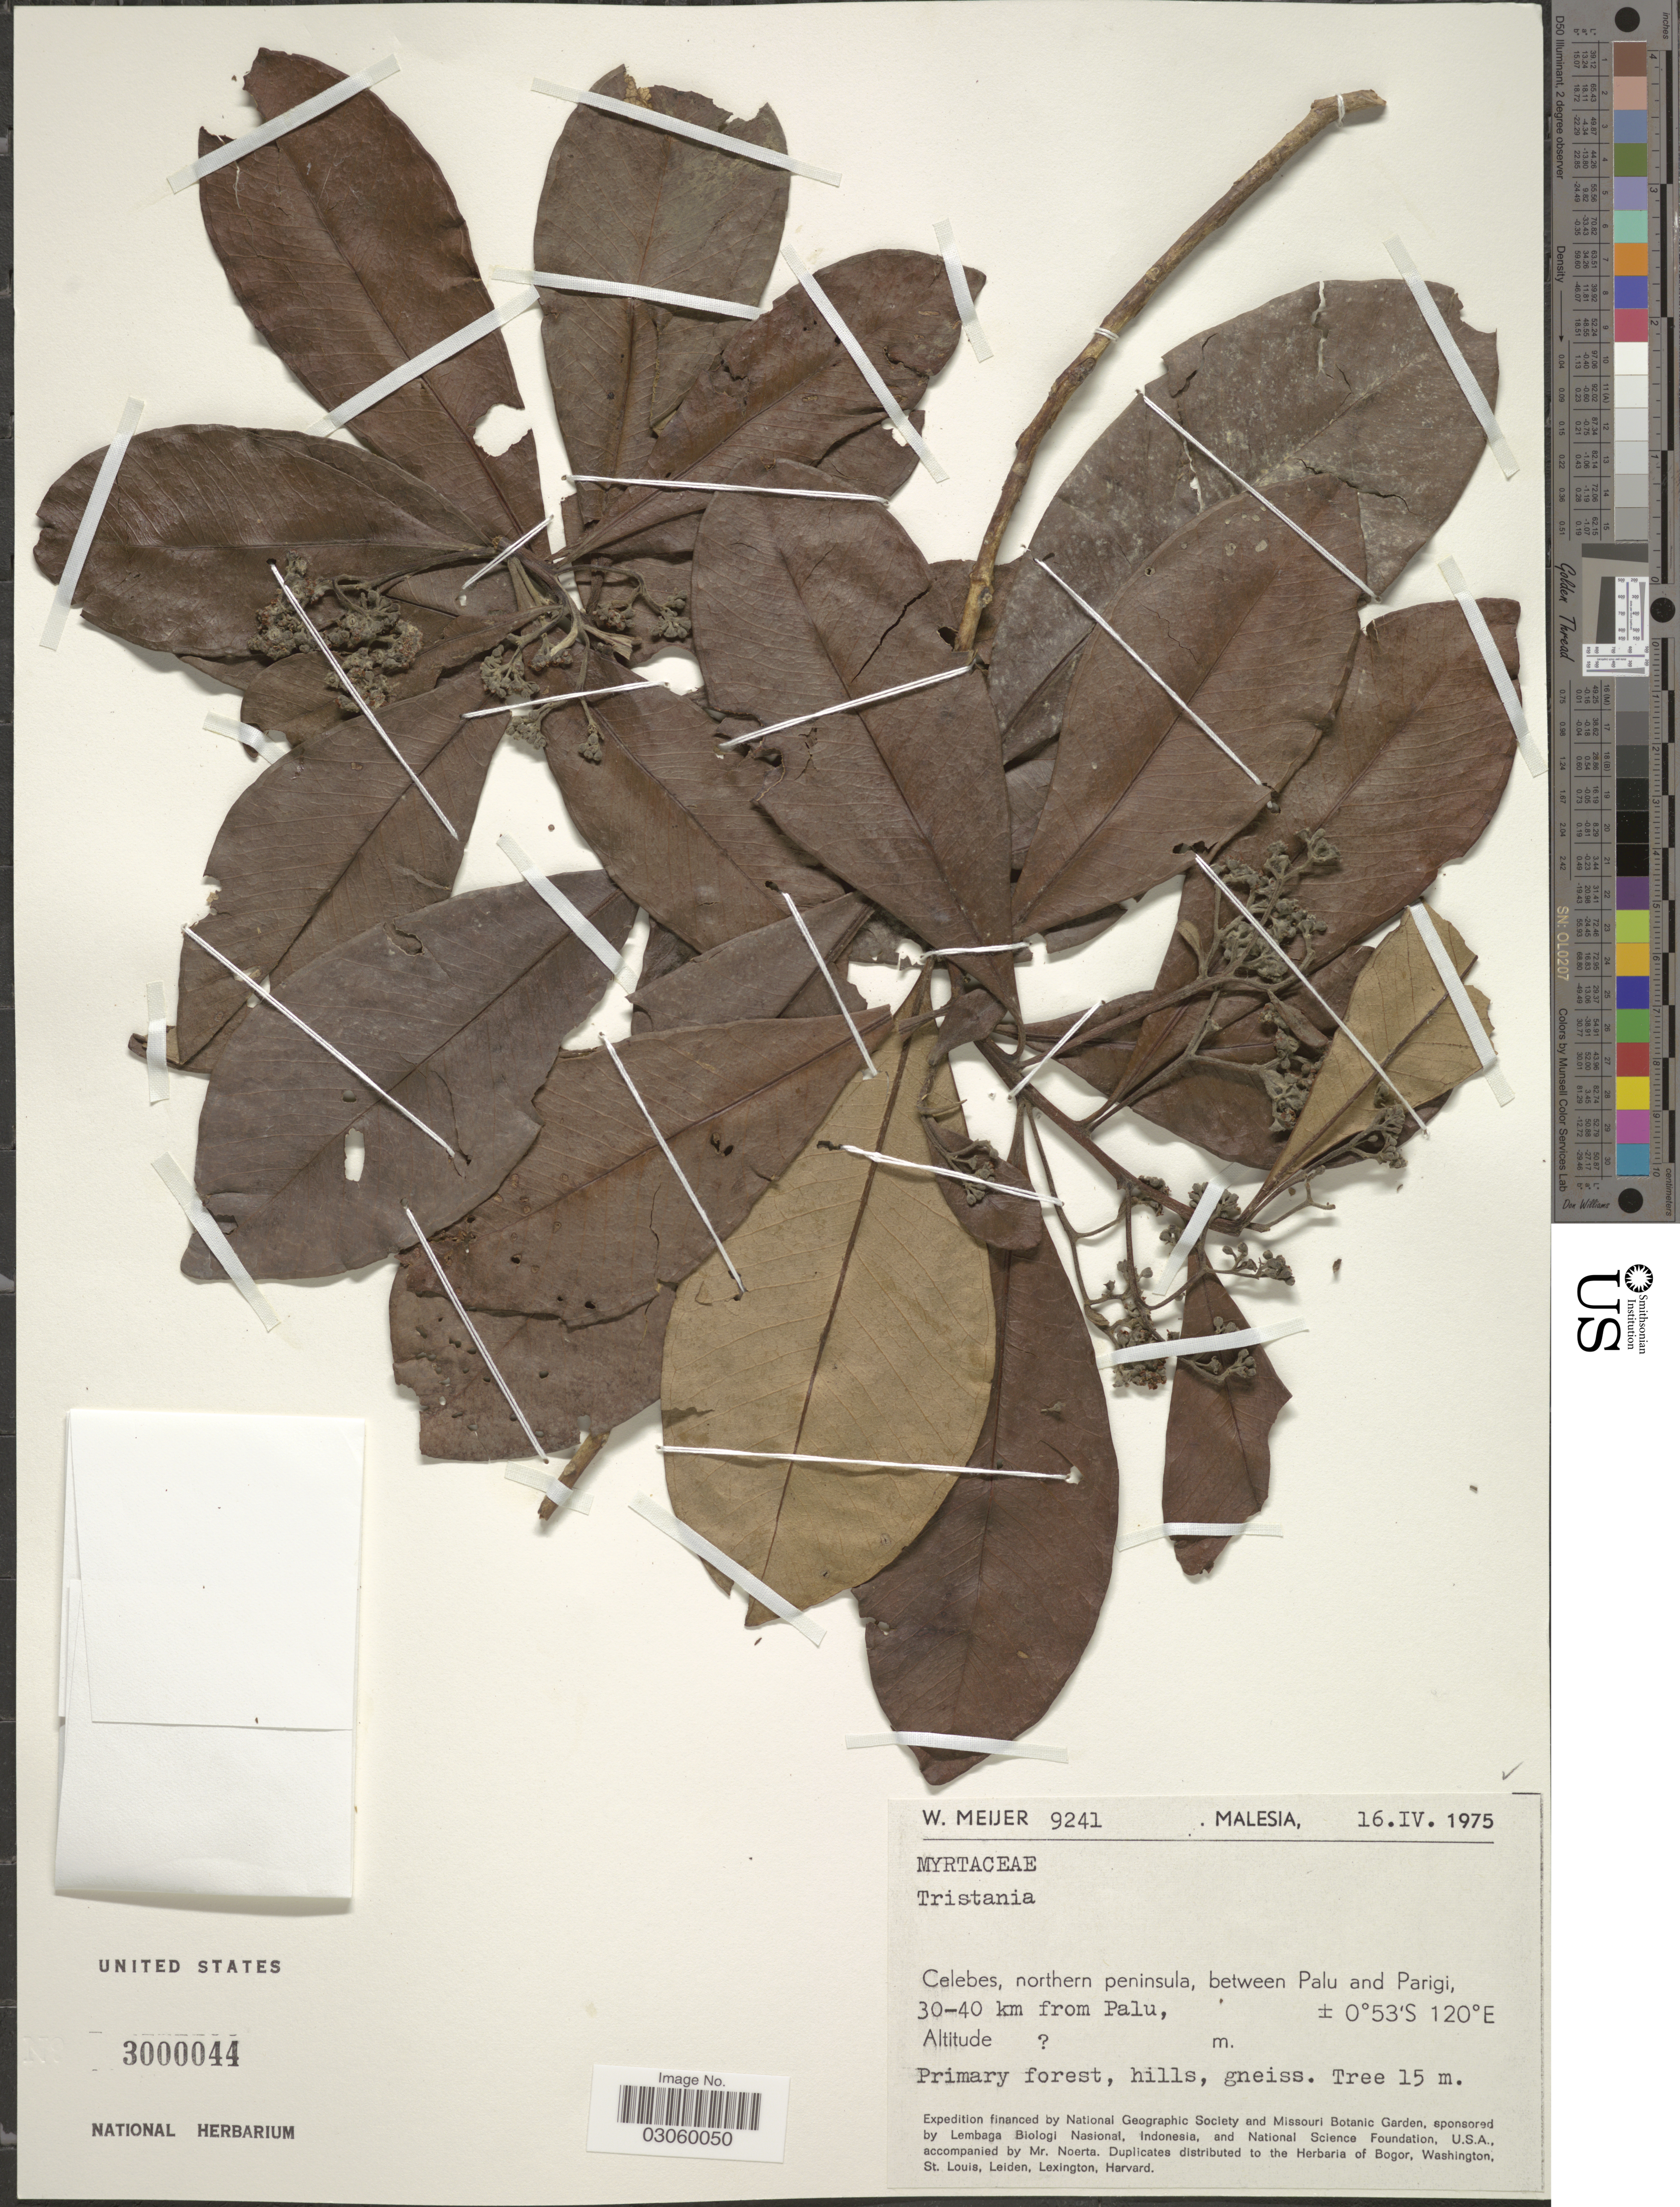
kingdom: Plantae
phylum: Tracheophyta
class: Magnoliopsida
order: Myrtales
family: Myrtaceae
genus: Tristaniopsis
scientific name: Tristaniopsis sp.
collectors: W. Meijer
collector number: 9241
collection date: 1975-04-16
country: Malaysia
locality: Celebes, northern peninsula, between Palu and Parigi, 30-40 km from Palu.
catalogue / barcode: US 3000044